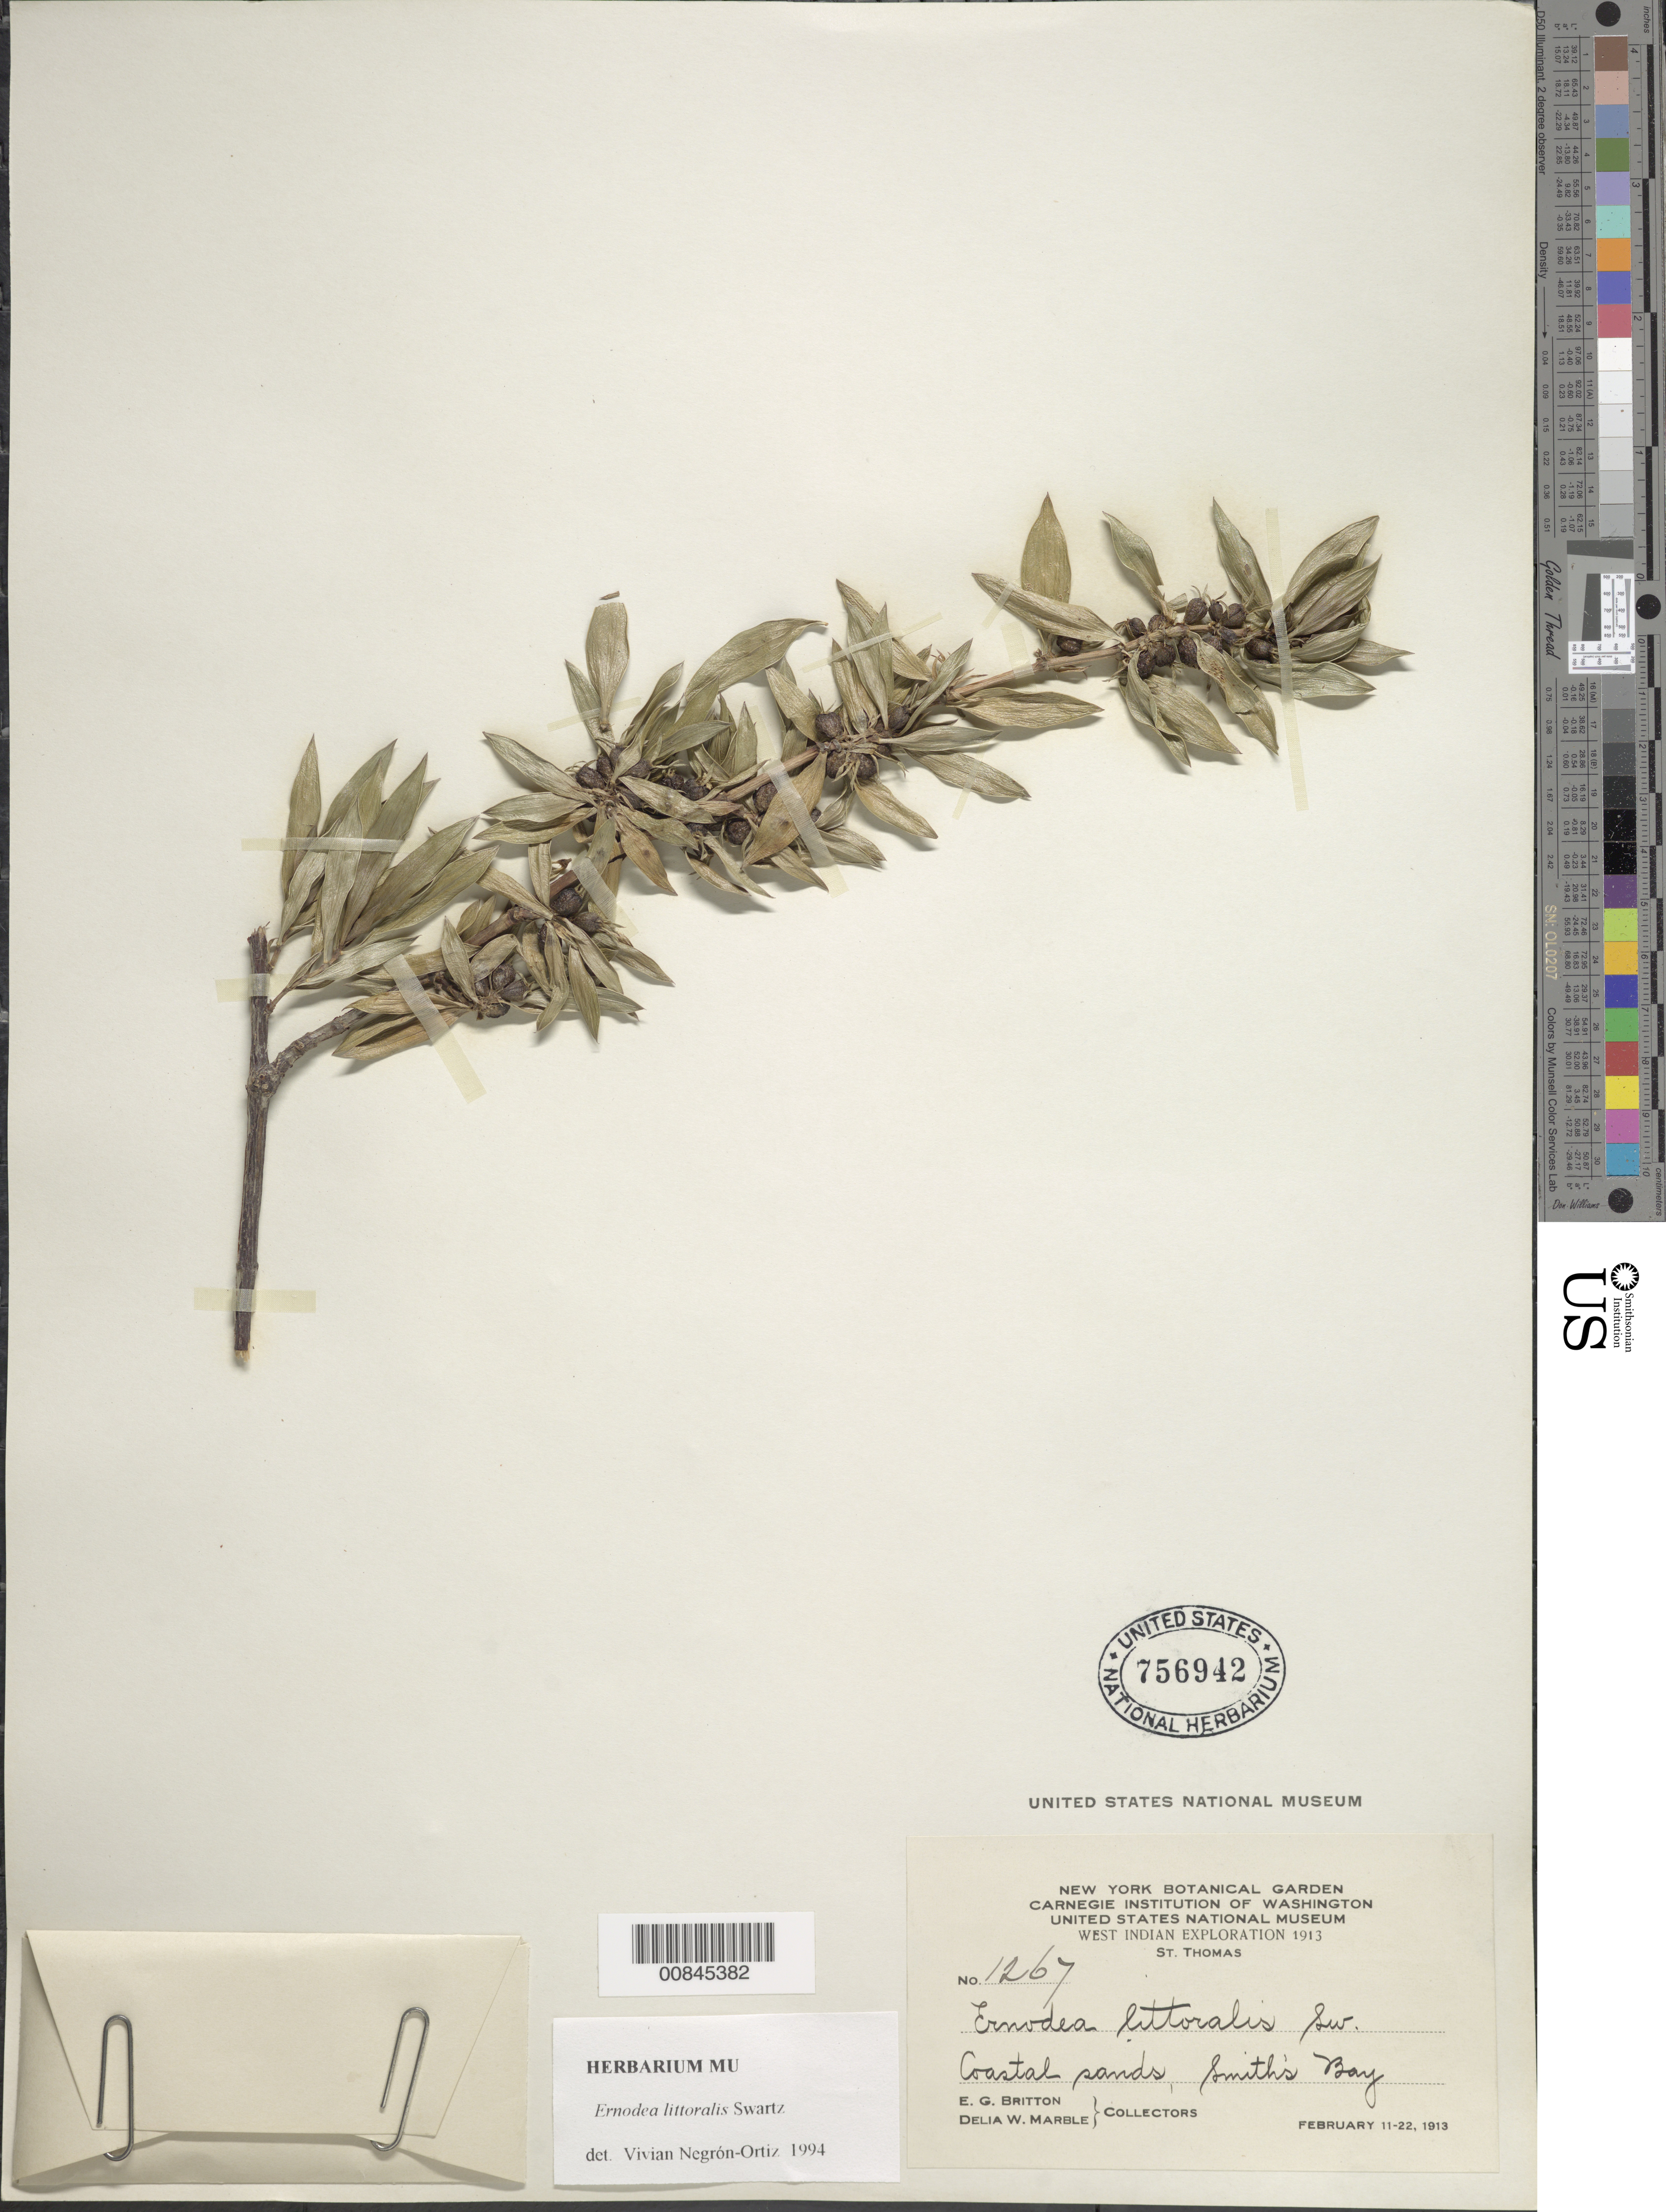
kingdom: Plantae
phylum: Tracheophyta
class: Magnoliopsida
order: Gentianales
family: Rubiaceae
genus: Ernodea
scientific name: Ernodea littoralis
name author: Sw.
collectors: E. G. Britton & D. W. Marble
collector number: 1267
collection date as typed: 11 Feb 1923 to 22 Feb 1913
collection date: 1913-02-22/1923-02-11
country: U.S. Virgin Islands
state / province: St. Thomas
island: St. Thomas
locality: Smith's Bay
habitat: Coastal sands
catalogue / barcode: US 756942